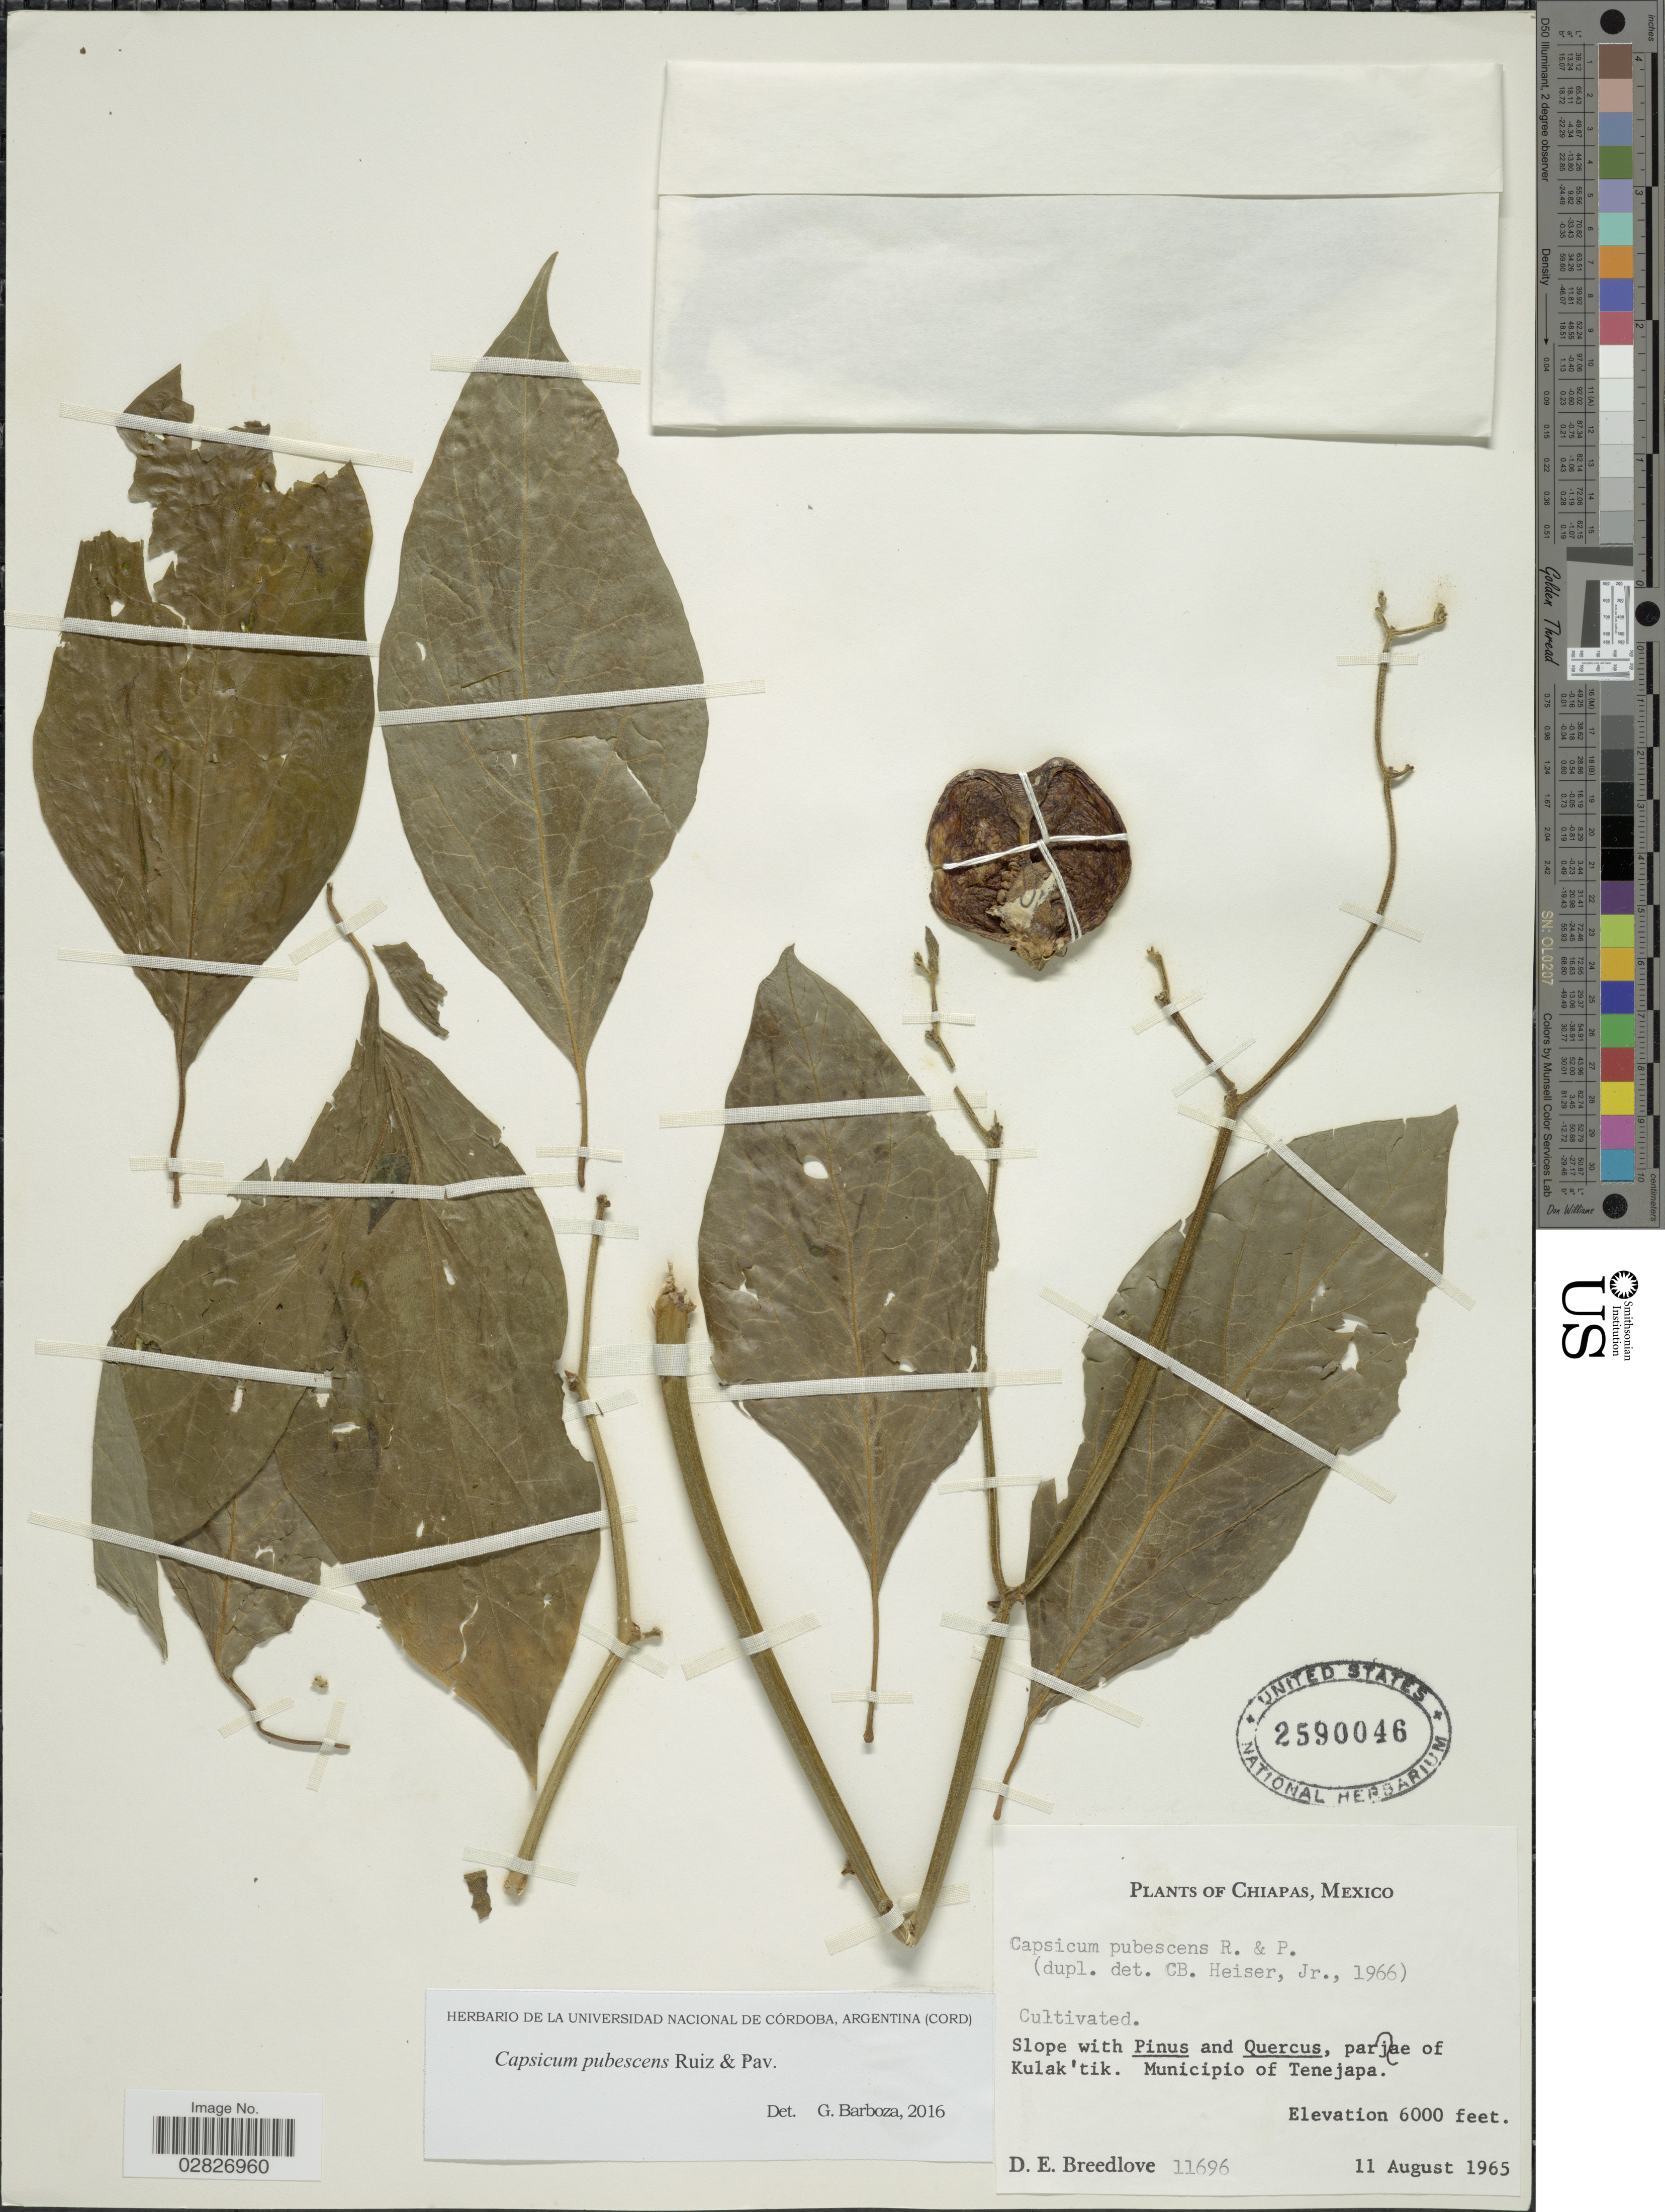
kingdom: Plantae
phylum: Tracheophyta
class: Magnoliopsida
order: Solanales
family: Solanaceae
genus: Capsicum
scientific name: Capsicum pubescens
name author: Ruiz & Pav.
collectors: D. E. Breedlove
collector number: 11696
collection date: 1965-08-11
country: Mexico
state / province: Chiapas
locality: Paraje of Kulak'tik, Municipio of Tenejapa.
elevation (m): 1829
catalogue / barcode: US 2590046